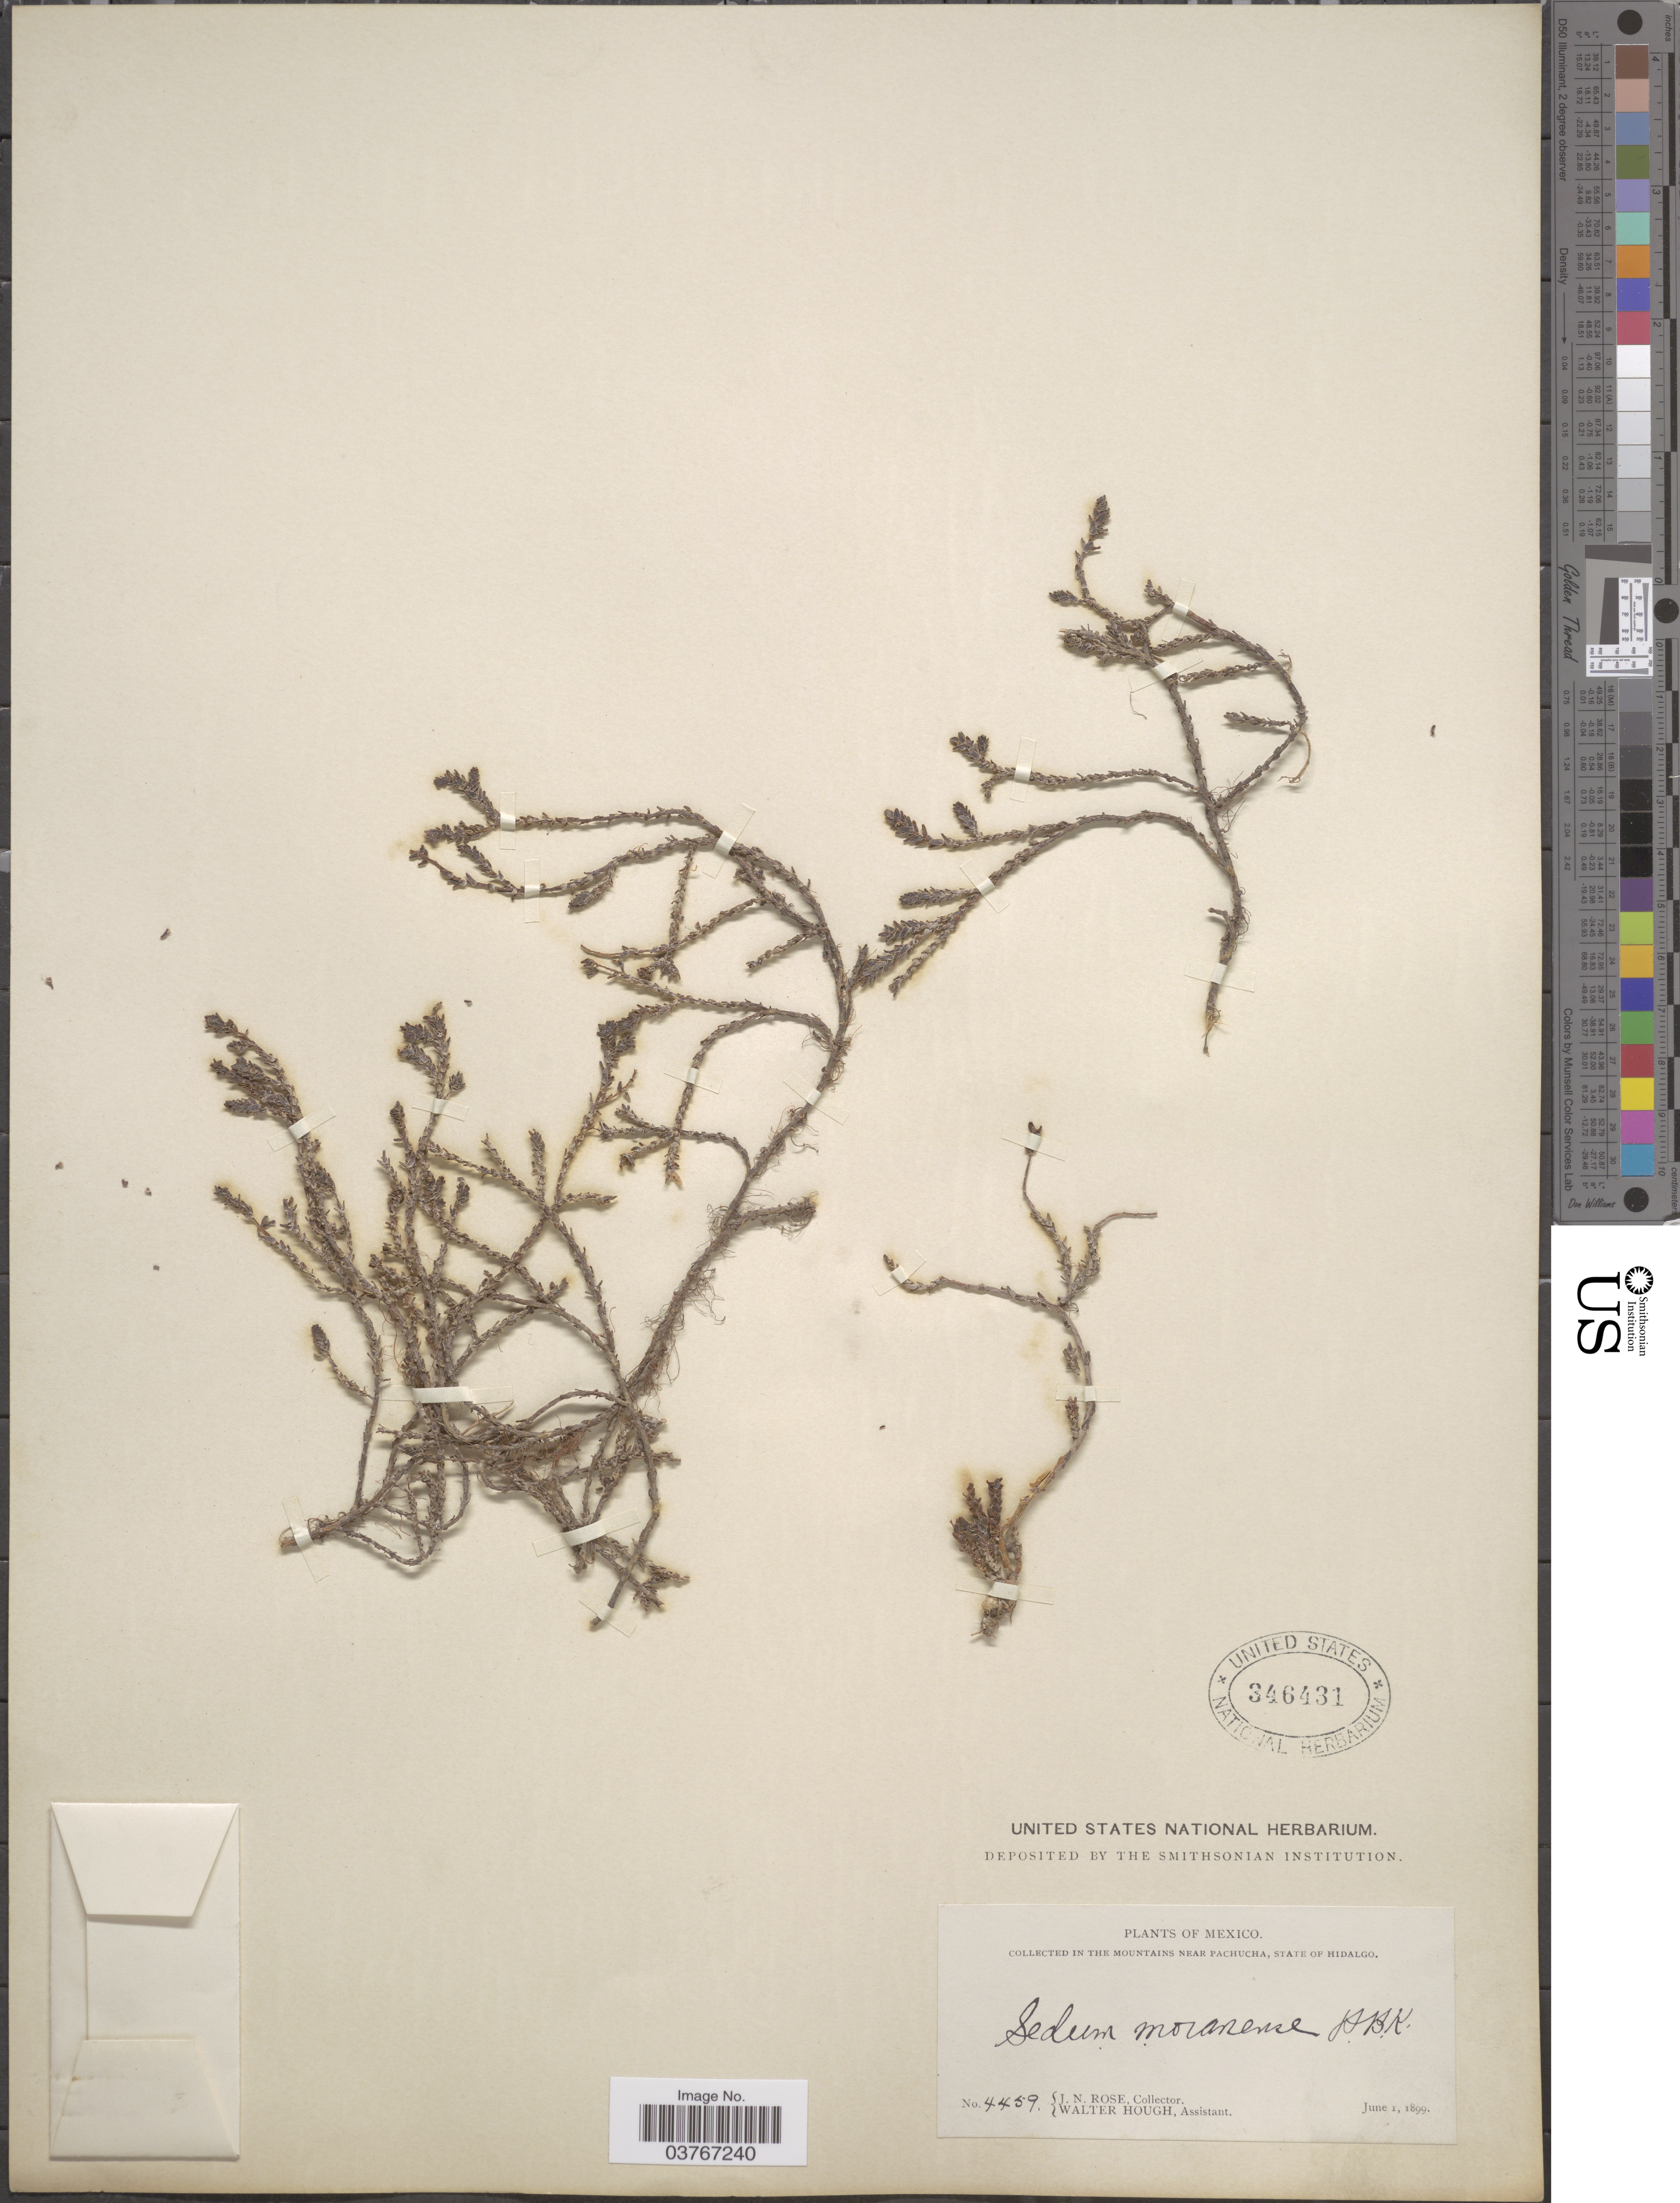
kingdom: Plantae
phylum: Tracheophyta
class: Magnoliopsida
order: Saxifragales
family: Crassulaceae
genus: Sedum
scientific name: Sedum moranense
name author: Kunth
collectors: J. N. Rose & W. Hough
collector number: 4459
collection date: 1899-06-01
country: Mexico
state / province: Hidalgo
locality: The mountains near Pachucha, State of Hidalgo.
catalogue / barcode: US 346431